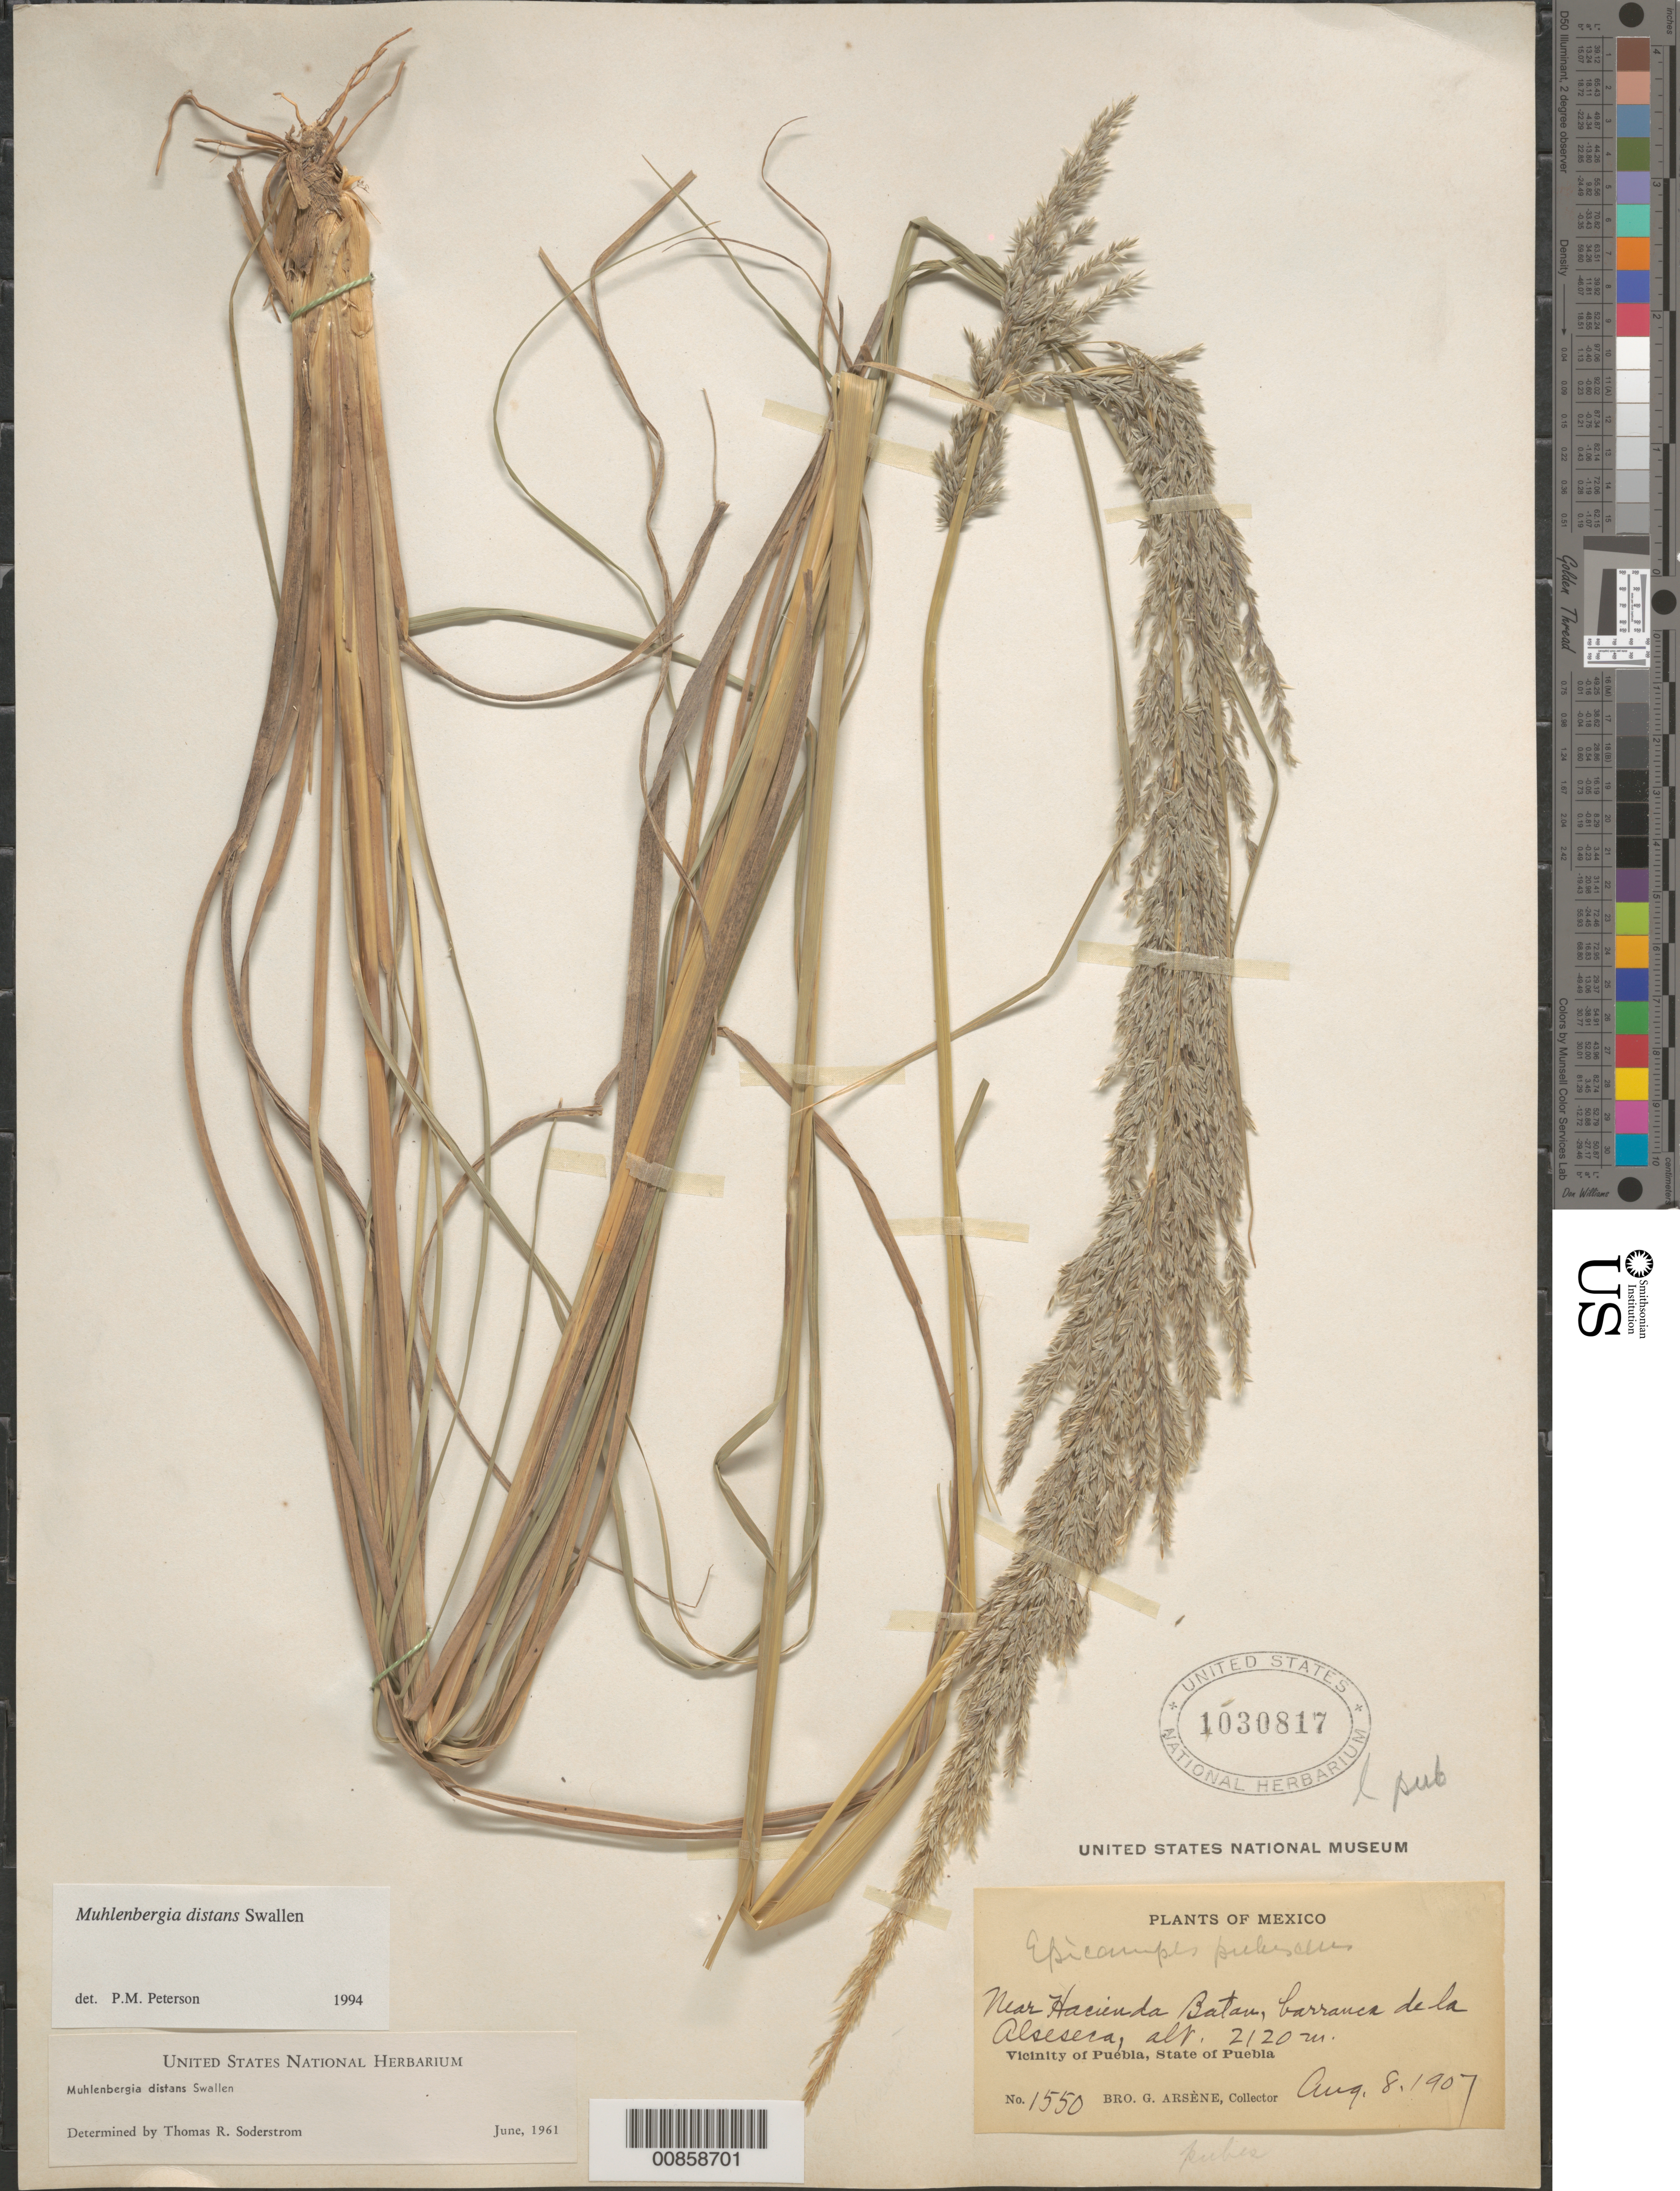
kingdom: Plantae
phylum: Tracheophyta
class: Liliopsida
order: Poales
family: Poaceae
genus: Muhlenbergia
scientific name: Muhlenbergia distans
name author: Swallen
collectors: Bro. G. Arsène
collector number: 1550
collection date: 1907-08-08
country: Mexico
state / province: Puebla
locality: Near Hacienda Batan, barranca de la Alseseca. Vicinity of Puebla.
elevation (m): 2120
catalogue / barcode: US 1030817